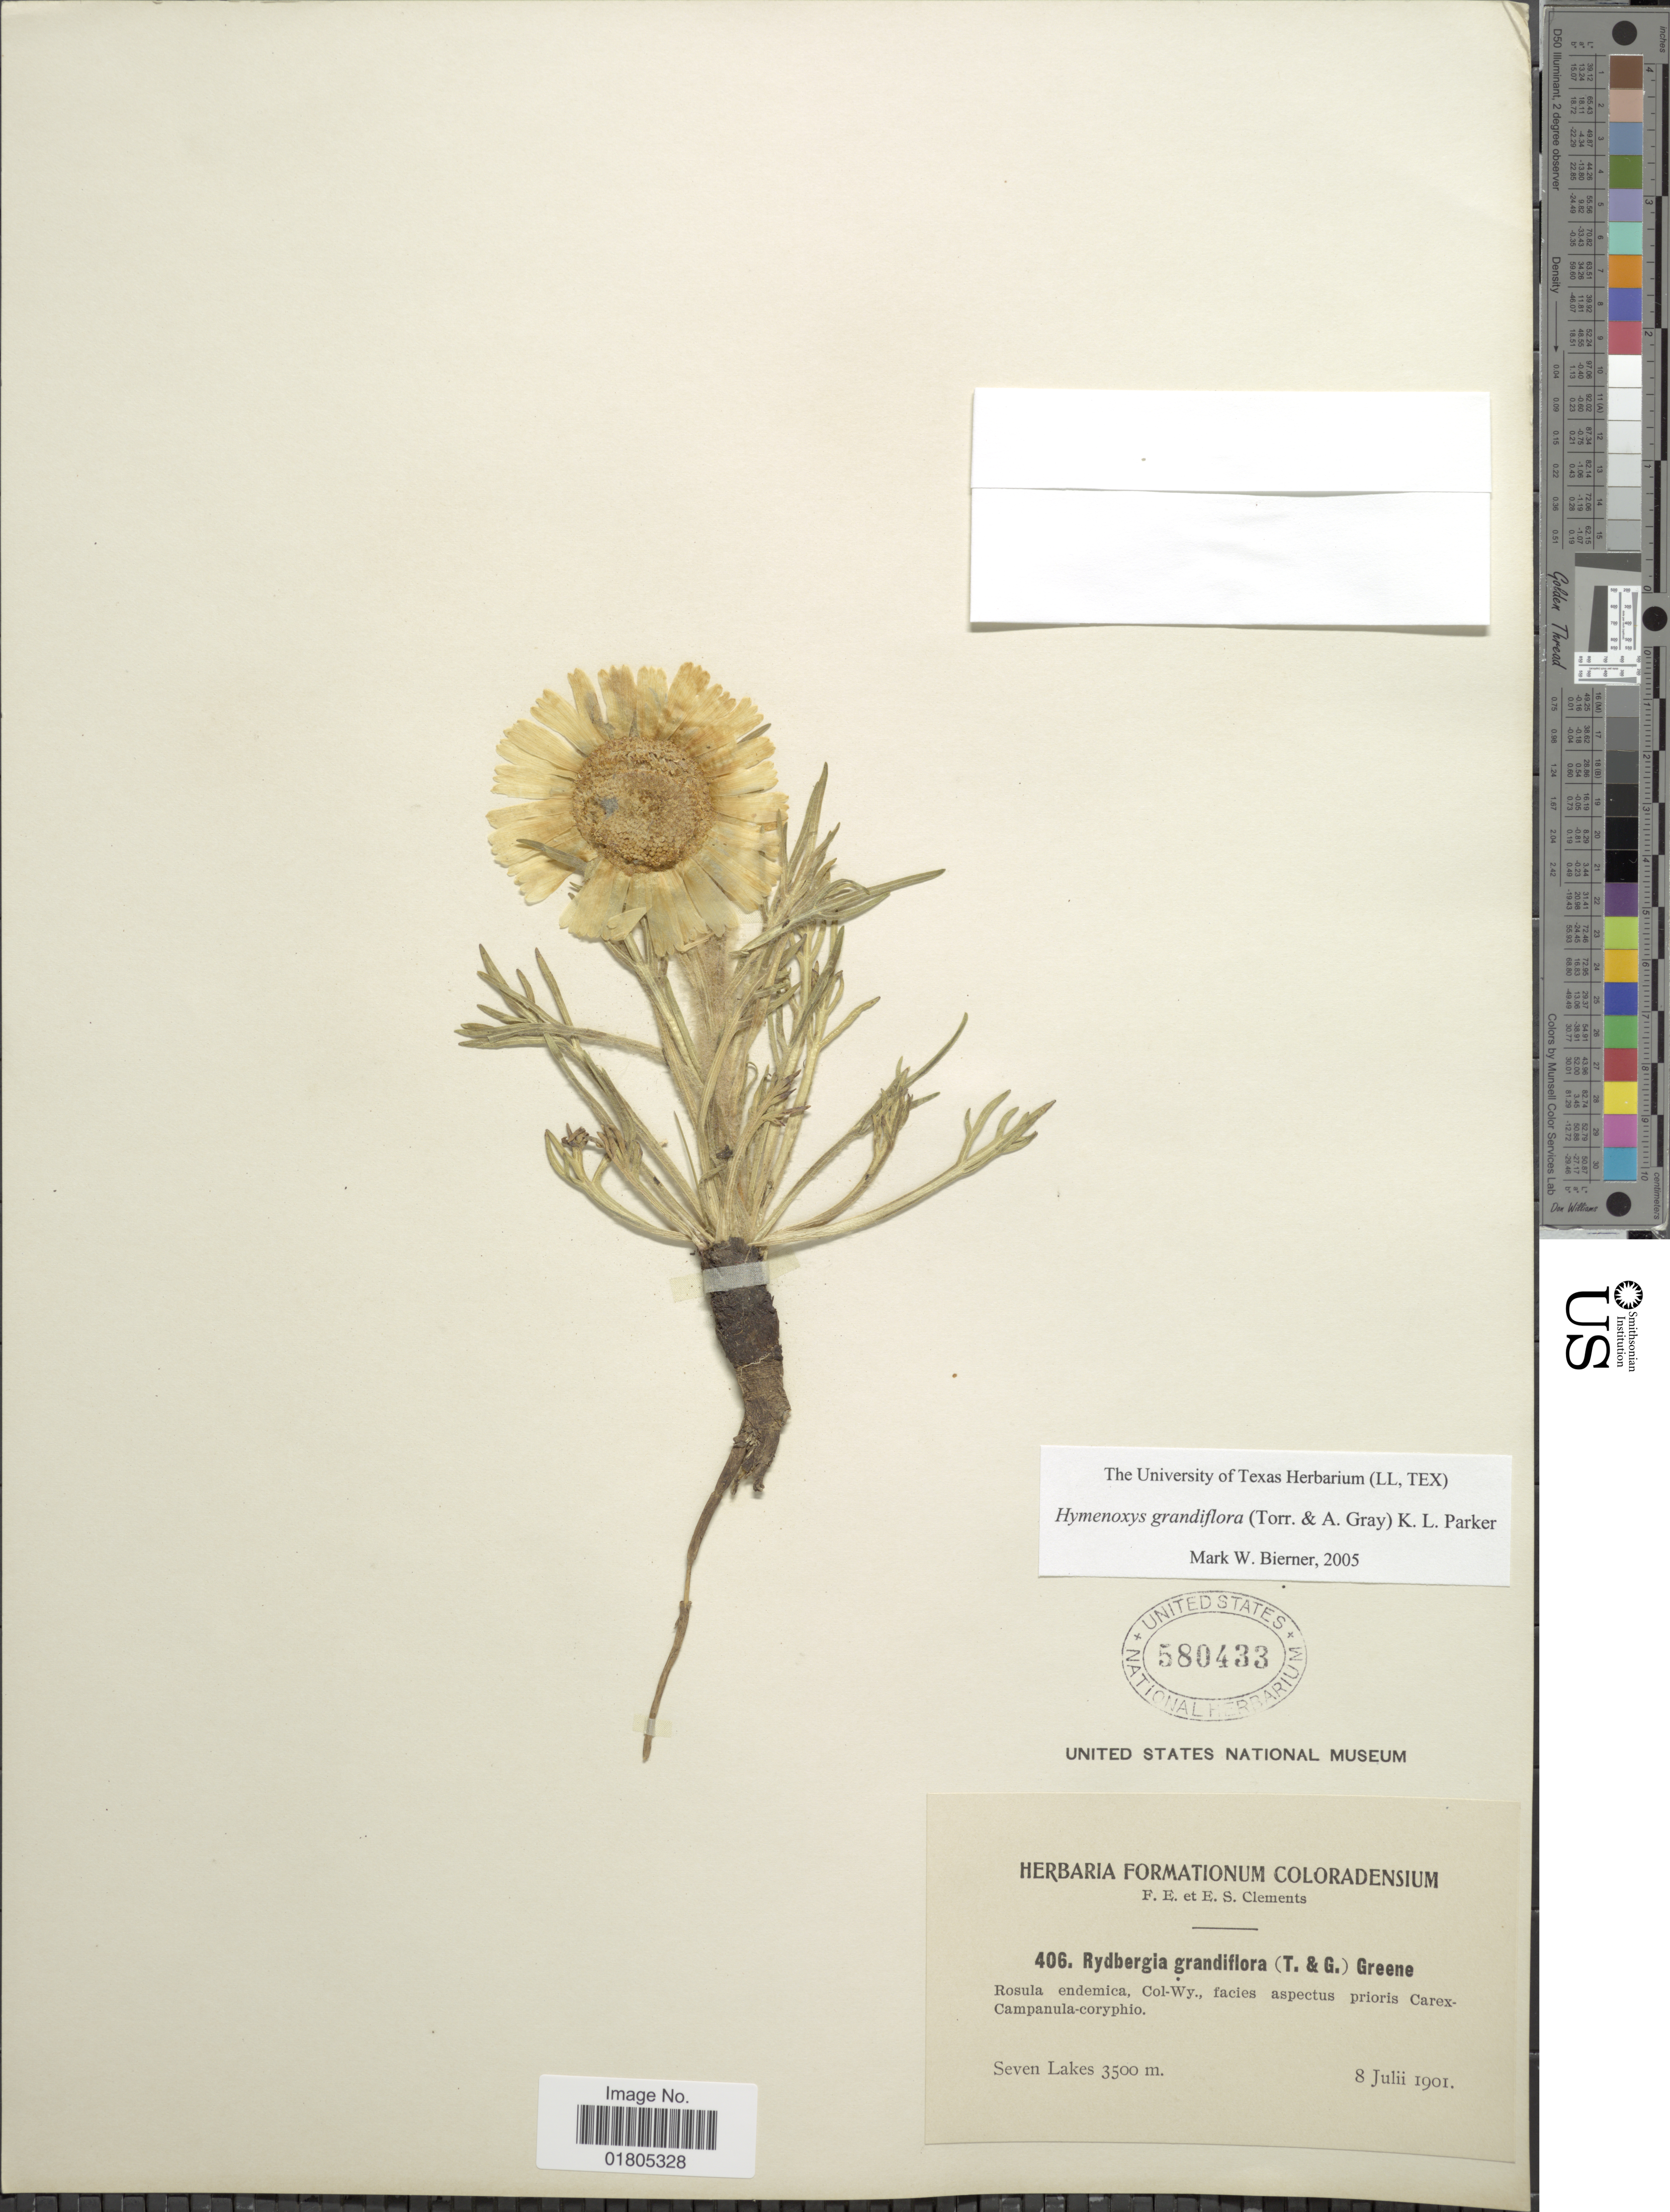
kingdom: Plantae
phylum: Tracheophyta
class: Magnoliopsida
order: Asterales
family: Asteraceae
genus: Actinea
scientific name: Actinea grandiflora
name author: (Torr. & A. Gray) Kuntze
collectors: F. E. Clements & E. S. Clements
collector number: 406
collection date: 1901-07-08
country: United States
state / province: Colorado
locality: Seven Lakes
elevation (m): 3500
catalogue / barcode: US 580433